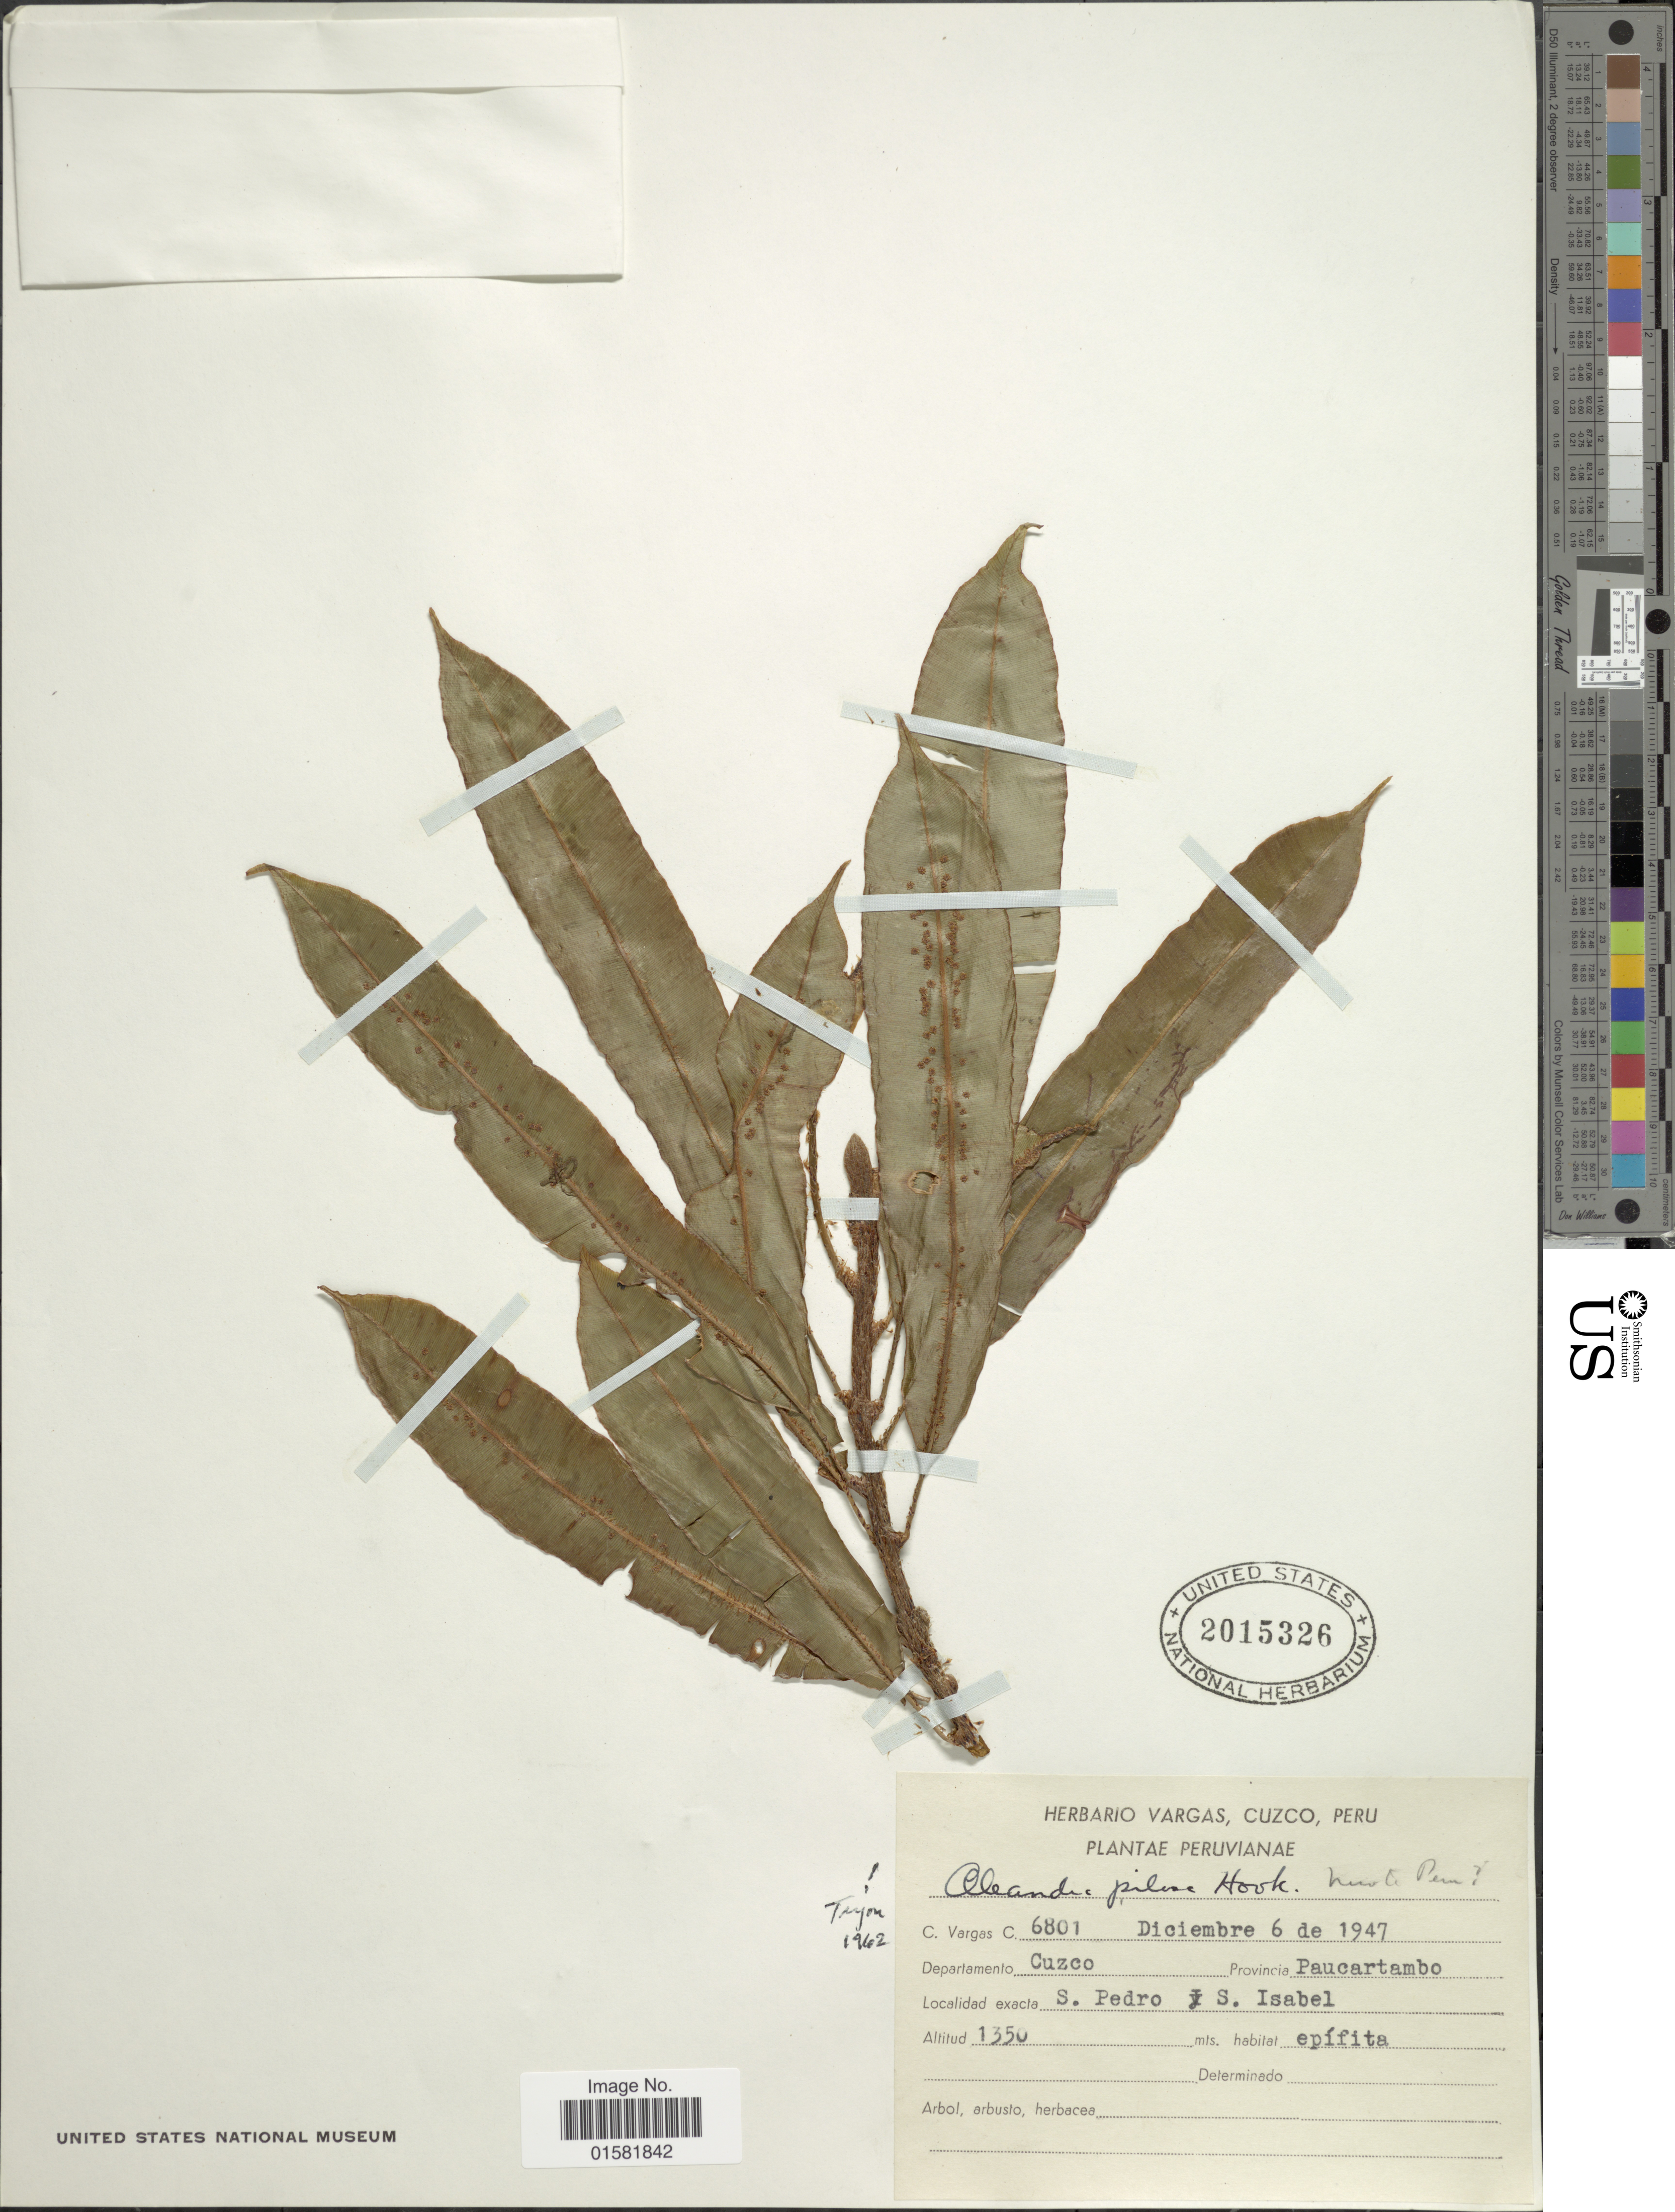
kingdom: Plantae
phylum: Tracheophyta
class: Polypodiopsida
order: Polypodiales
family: Oleandraceae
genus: Oleandra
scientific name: Oleandra pilosa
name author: Hook.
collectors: C. Vargas Calderón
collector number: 6801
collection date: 1947-12-06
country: Peru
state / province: Cusco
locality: Peruvianae, Departamento: Cuzco, Provincia Paucartambo, S. Pedro y S. Isabel.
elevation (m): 1350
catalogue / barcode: US 2015326